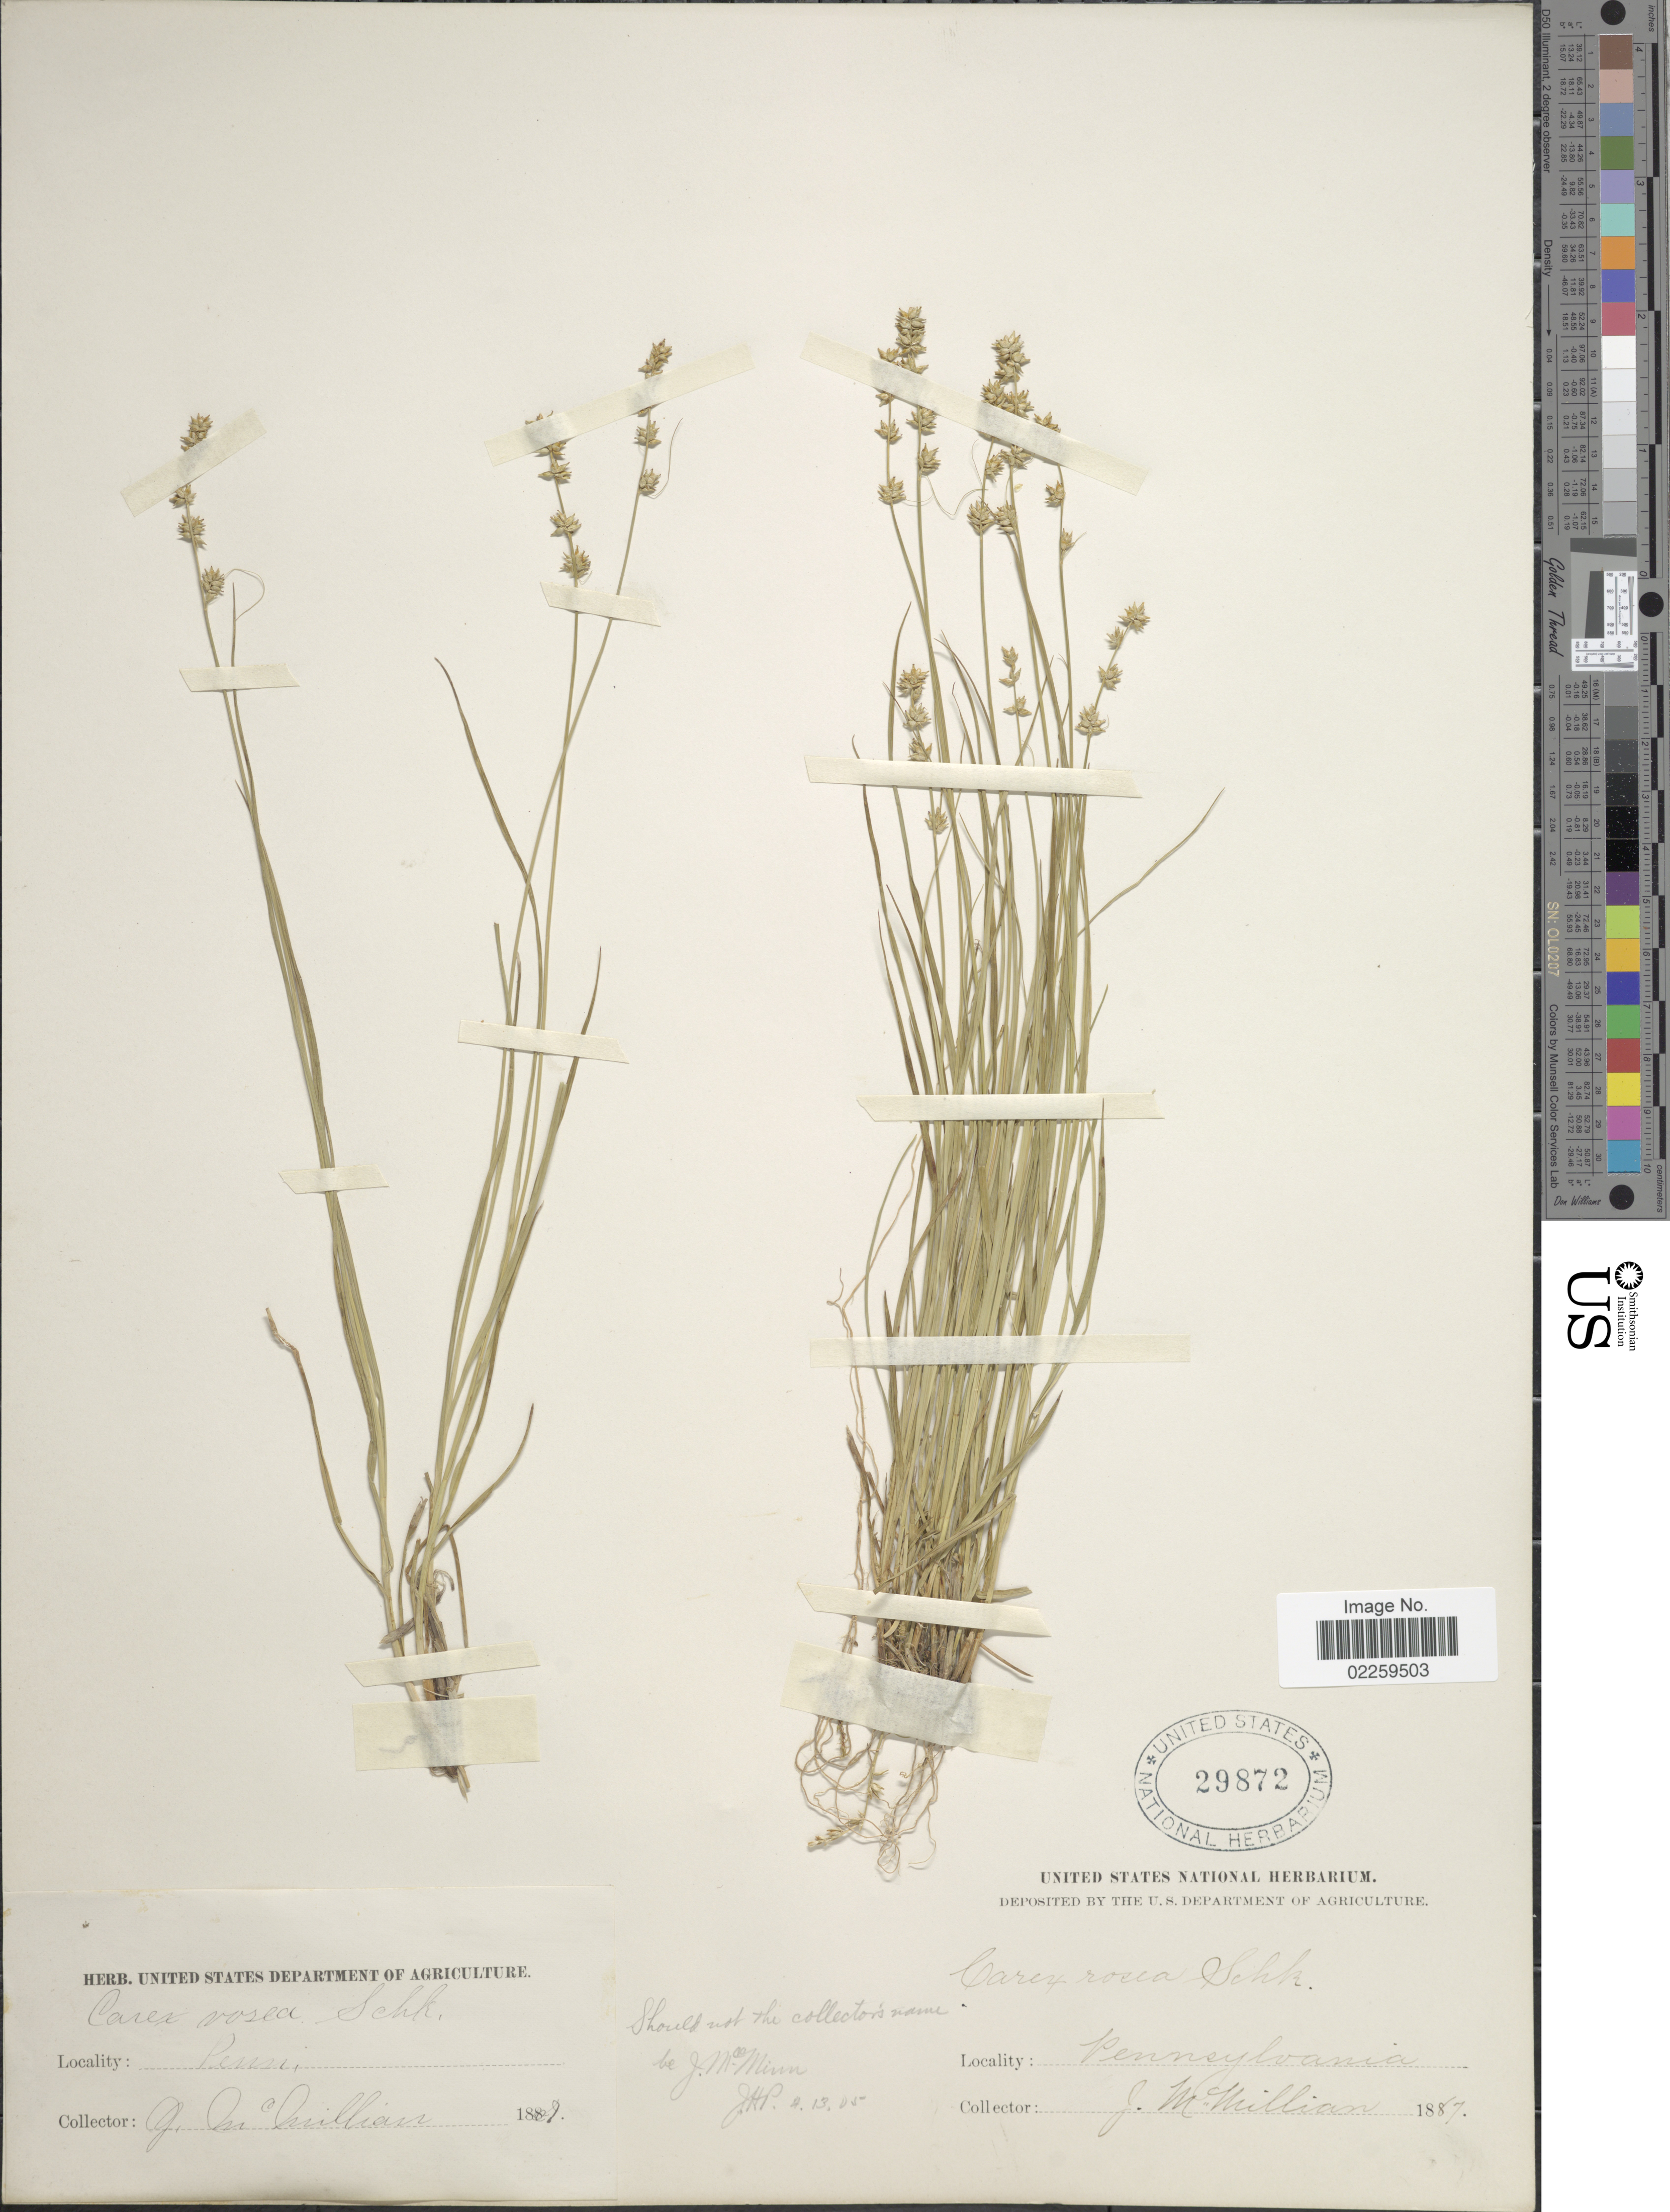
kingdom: Plantae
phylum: Tracheophyta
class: Liliopsida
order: Poales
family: Cyperaceae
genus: Carex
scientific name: Carex rosea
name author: Willd.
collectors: J. McMillian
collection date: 1867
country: United States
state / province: Pennsylvania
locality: Penn.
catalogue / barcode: US 29872